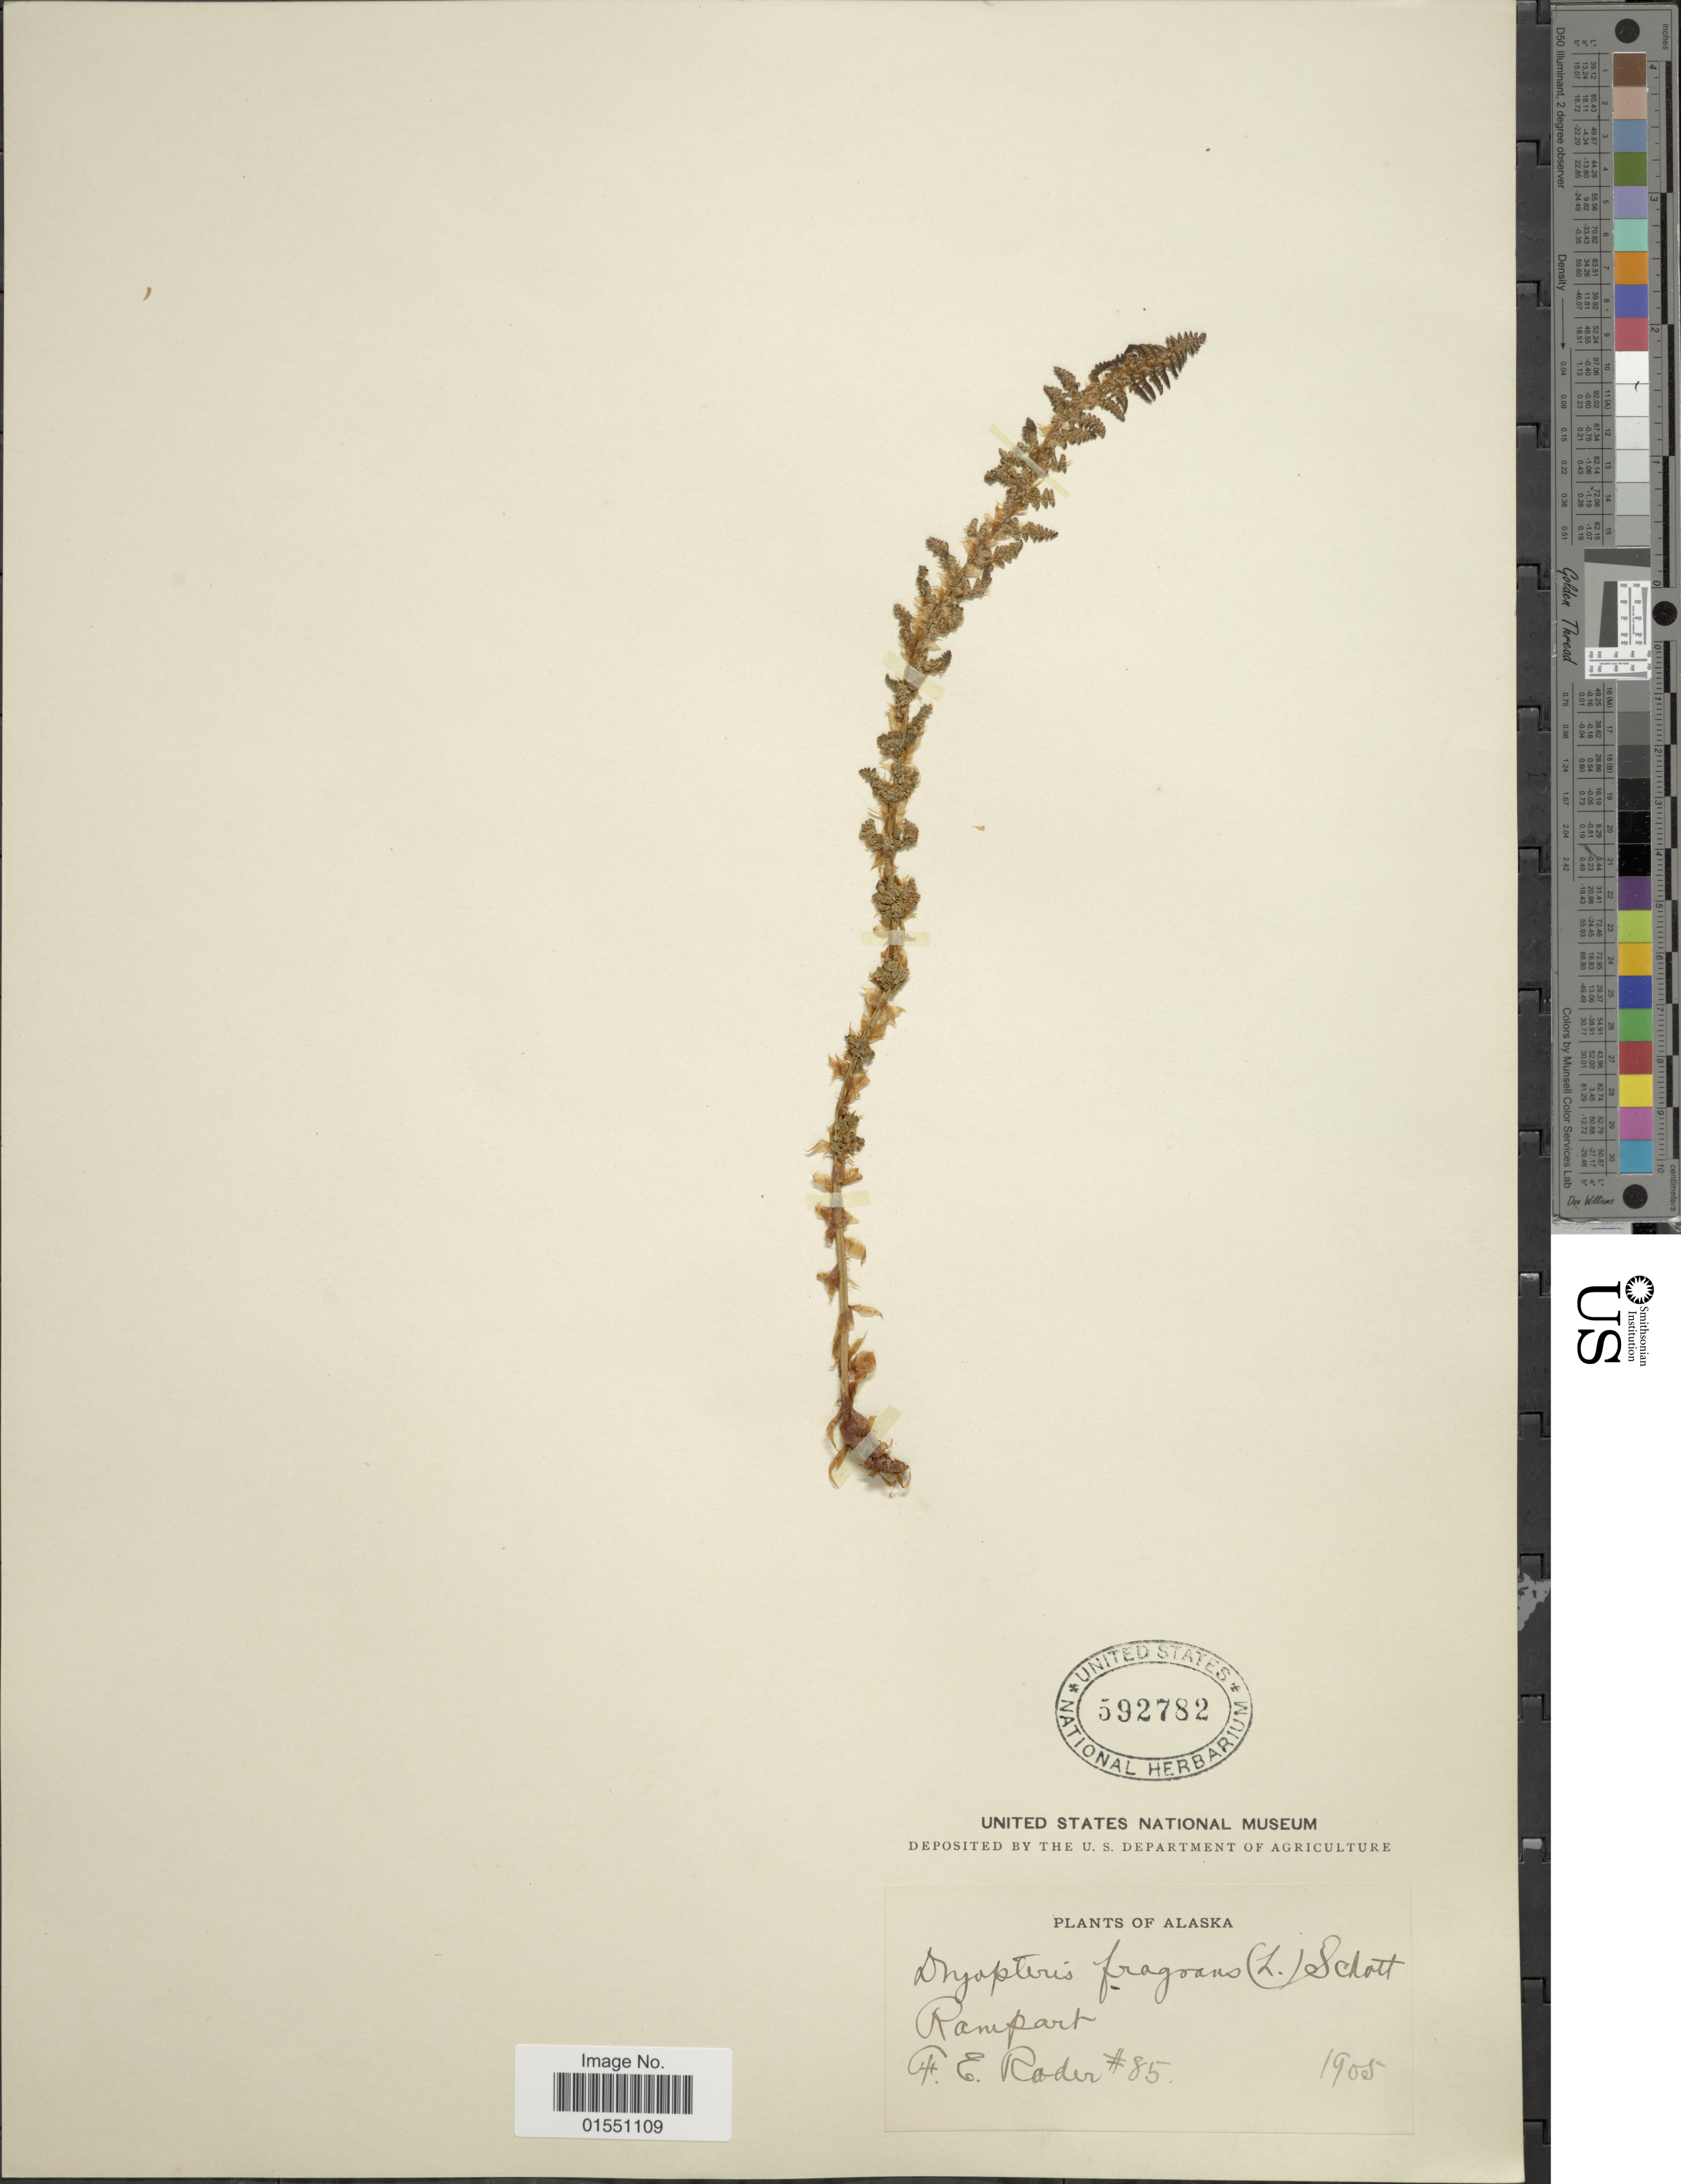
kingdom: Plantae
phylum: Tracheophyta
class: Polypodiopsida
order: Polypodiales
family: Dryopteridaceae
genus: Dryopteris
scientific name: Dryopteris fragrans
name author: (L.) Schott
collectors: F. Rader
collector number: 85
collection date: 1905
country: United States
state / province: Alaska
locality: Rampart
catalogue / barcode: US 592782